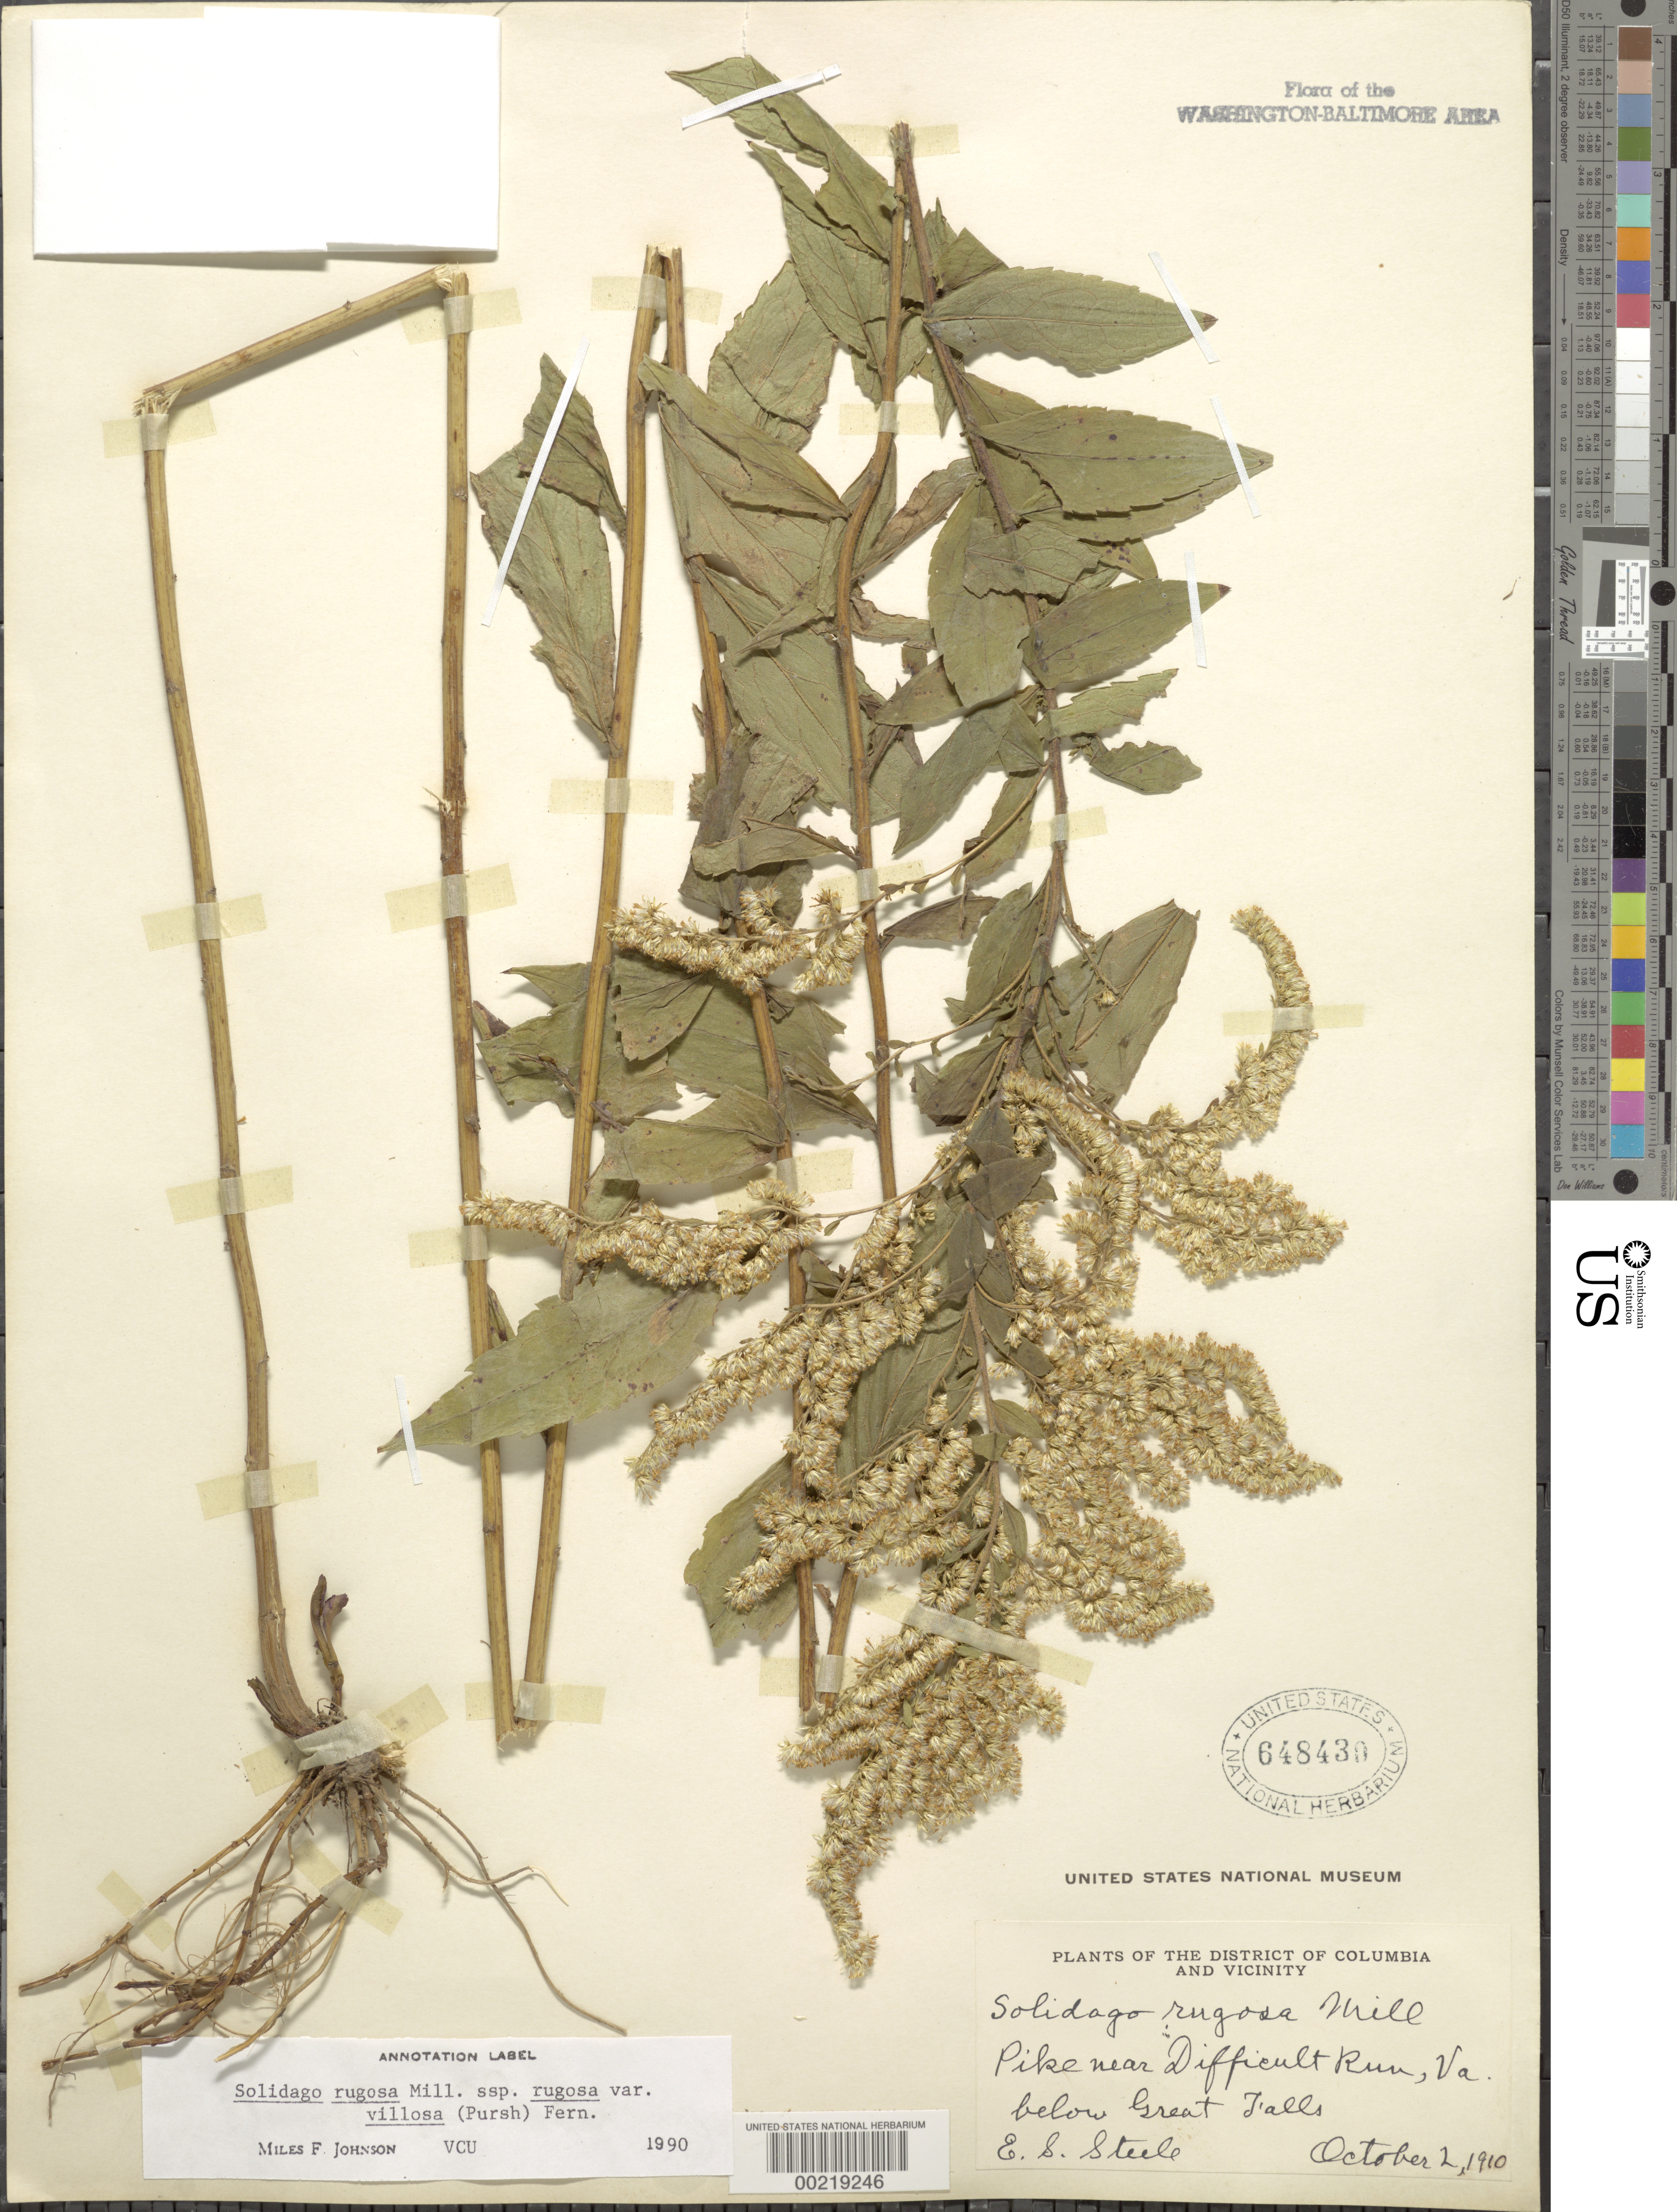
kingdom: Plantae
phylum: Tracheophyta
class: Magnoliopsida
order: Asterales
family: Asteraceae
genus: Solidago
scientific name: Solidago rugosa var. villosa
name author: Mill.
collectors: E. Steele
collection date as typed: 02 Oct 1910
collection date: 1910-10-02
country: United States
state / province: Virginia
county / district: Fairfax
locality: Pike near Difficult Run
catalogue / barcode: US 648430